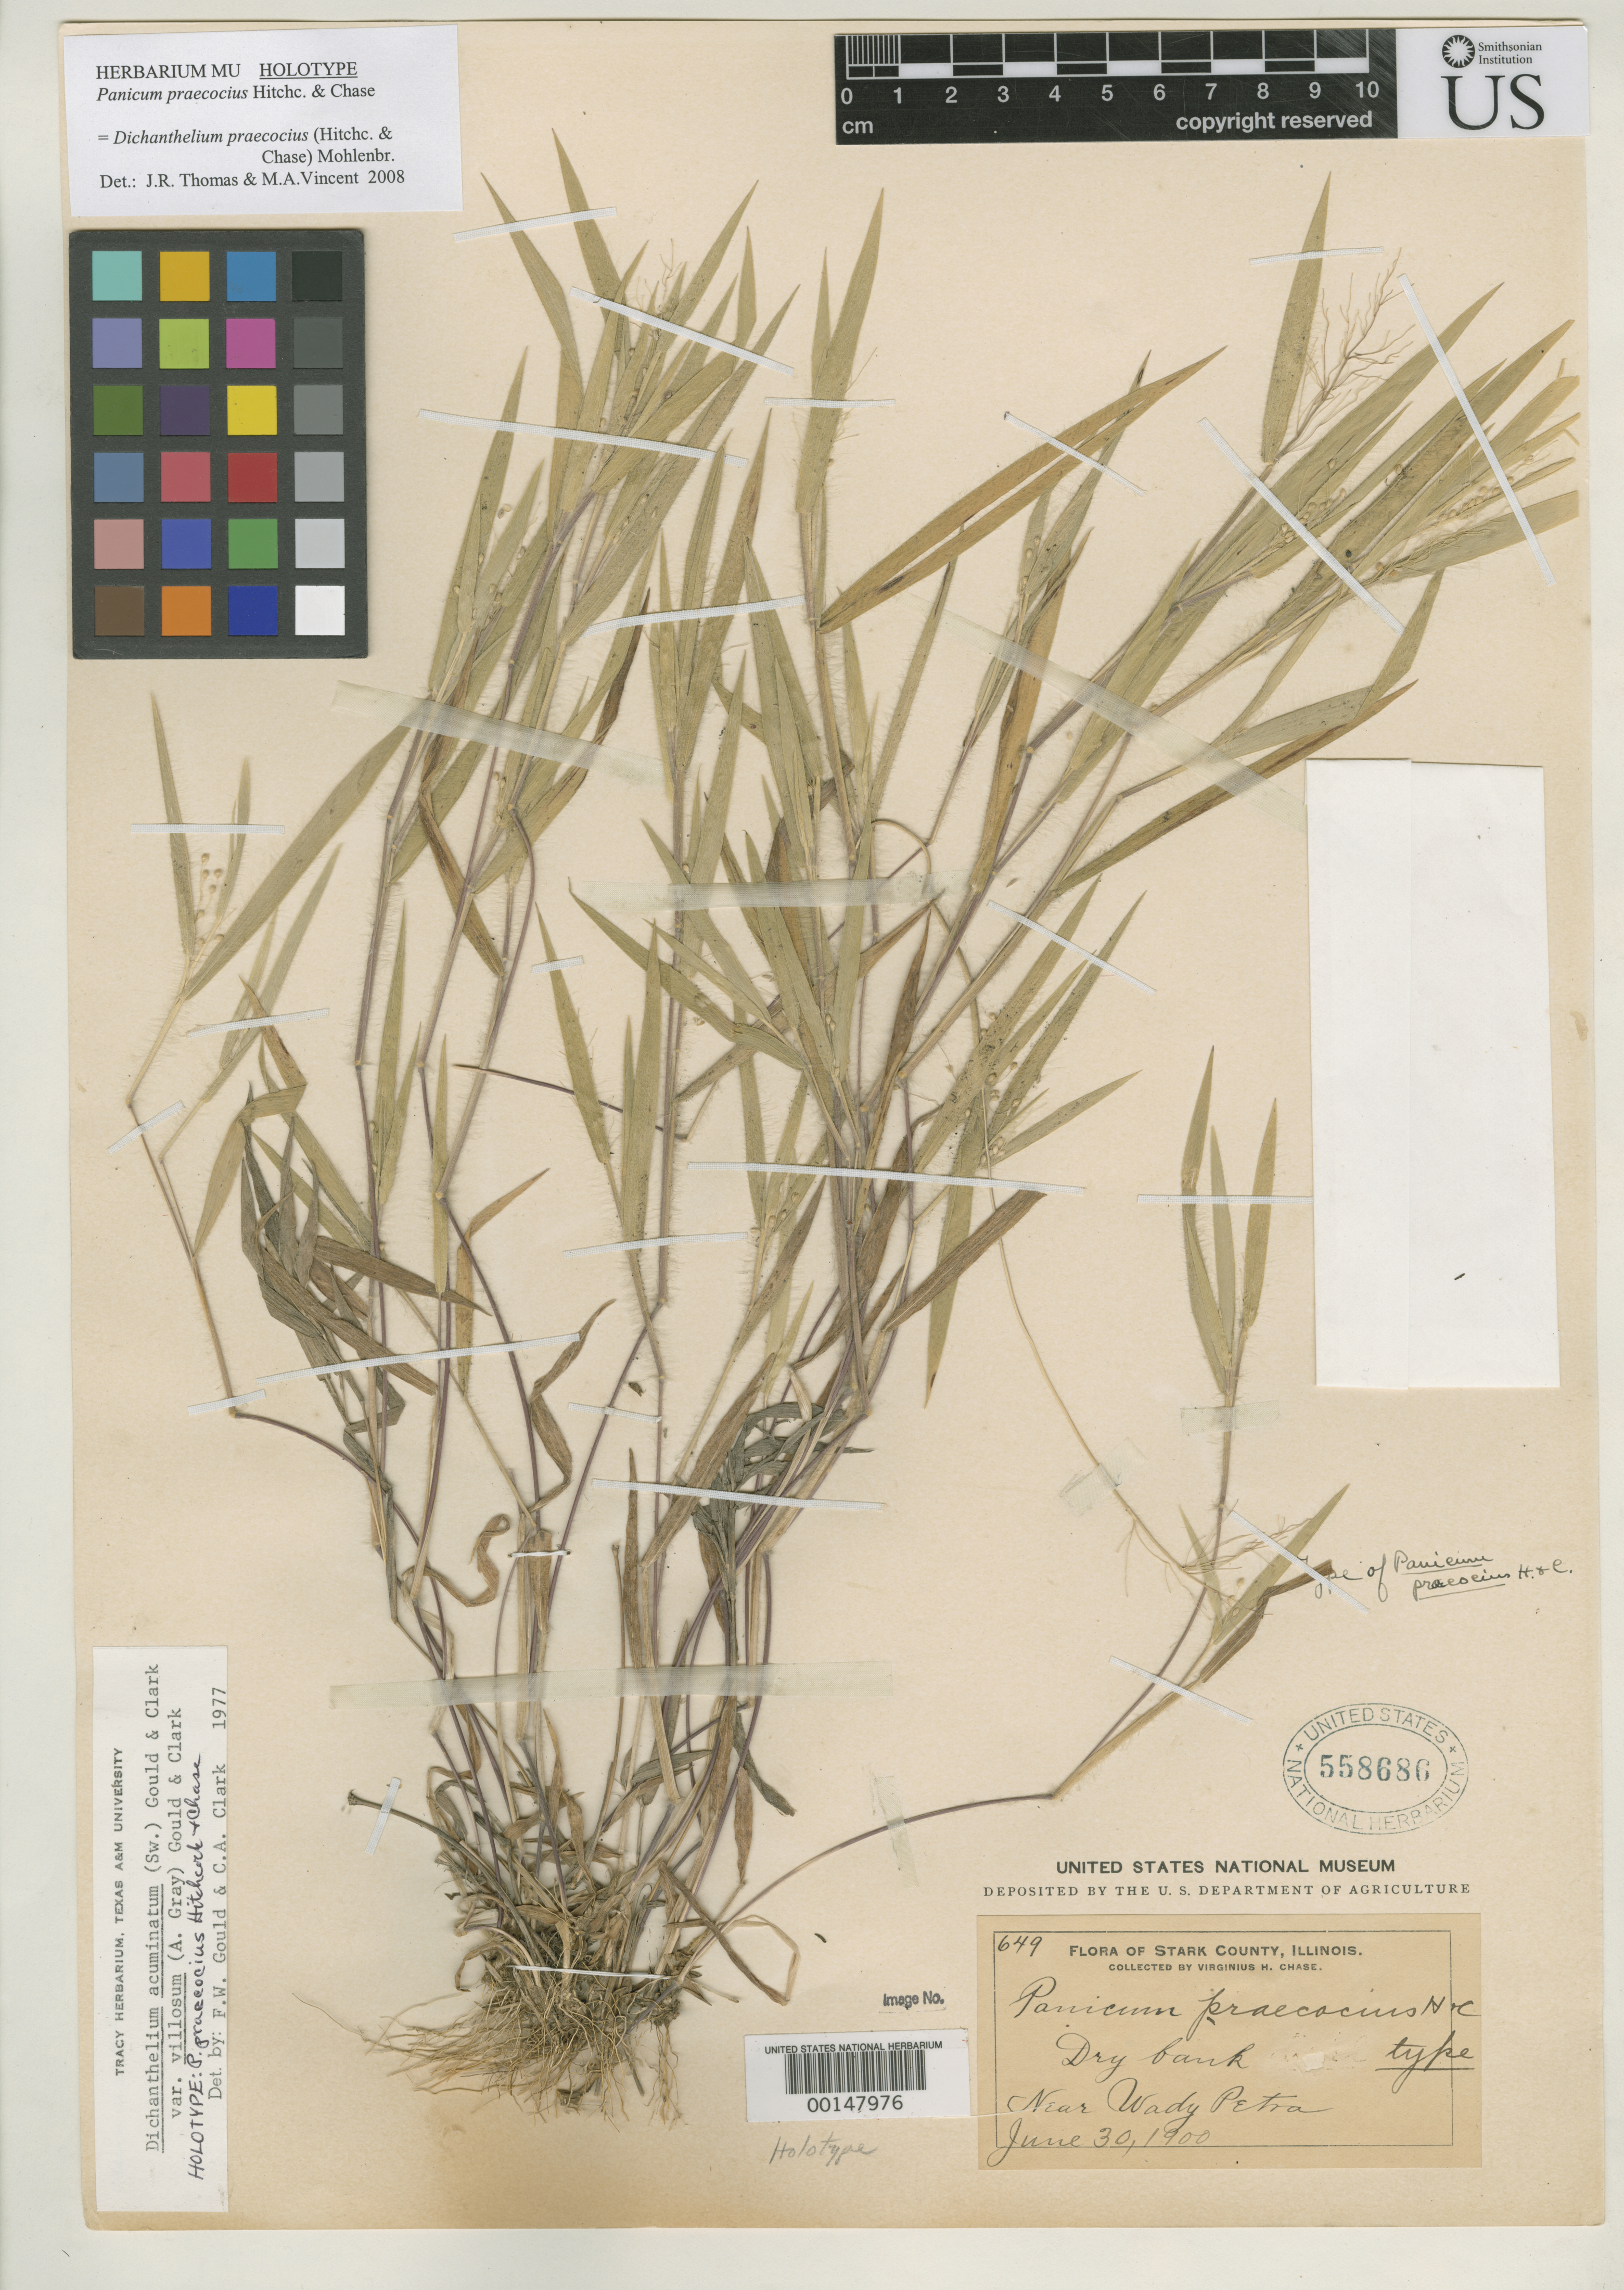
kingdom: Plantae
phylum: Tracheophyta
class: Liliopsida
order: Poales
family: Poaceae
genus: Panicum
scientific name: Panicum praecocius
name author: Hitchc. & Chase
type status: Holotype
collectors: V. H. Chase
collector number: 649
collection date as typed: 30 Jun 1900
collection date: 1900-06-30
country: United States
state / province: Illinois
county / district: Stark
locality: Near Wady Petra.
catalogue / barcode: US 558686